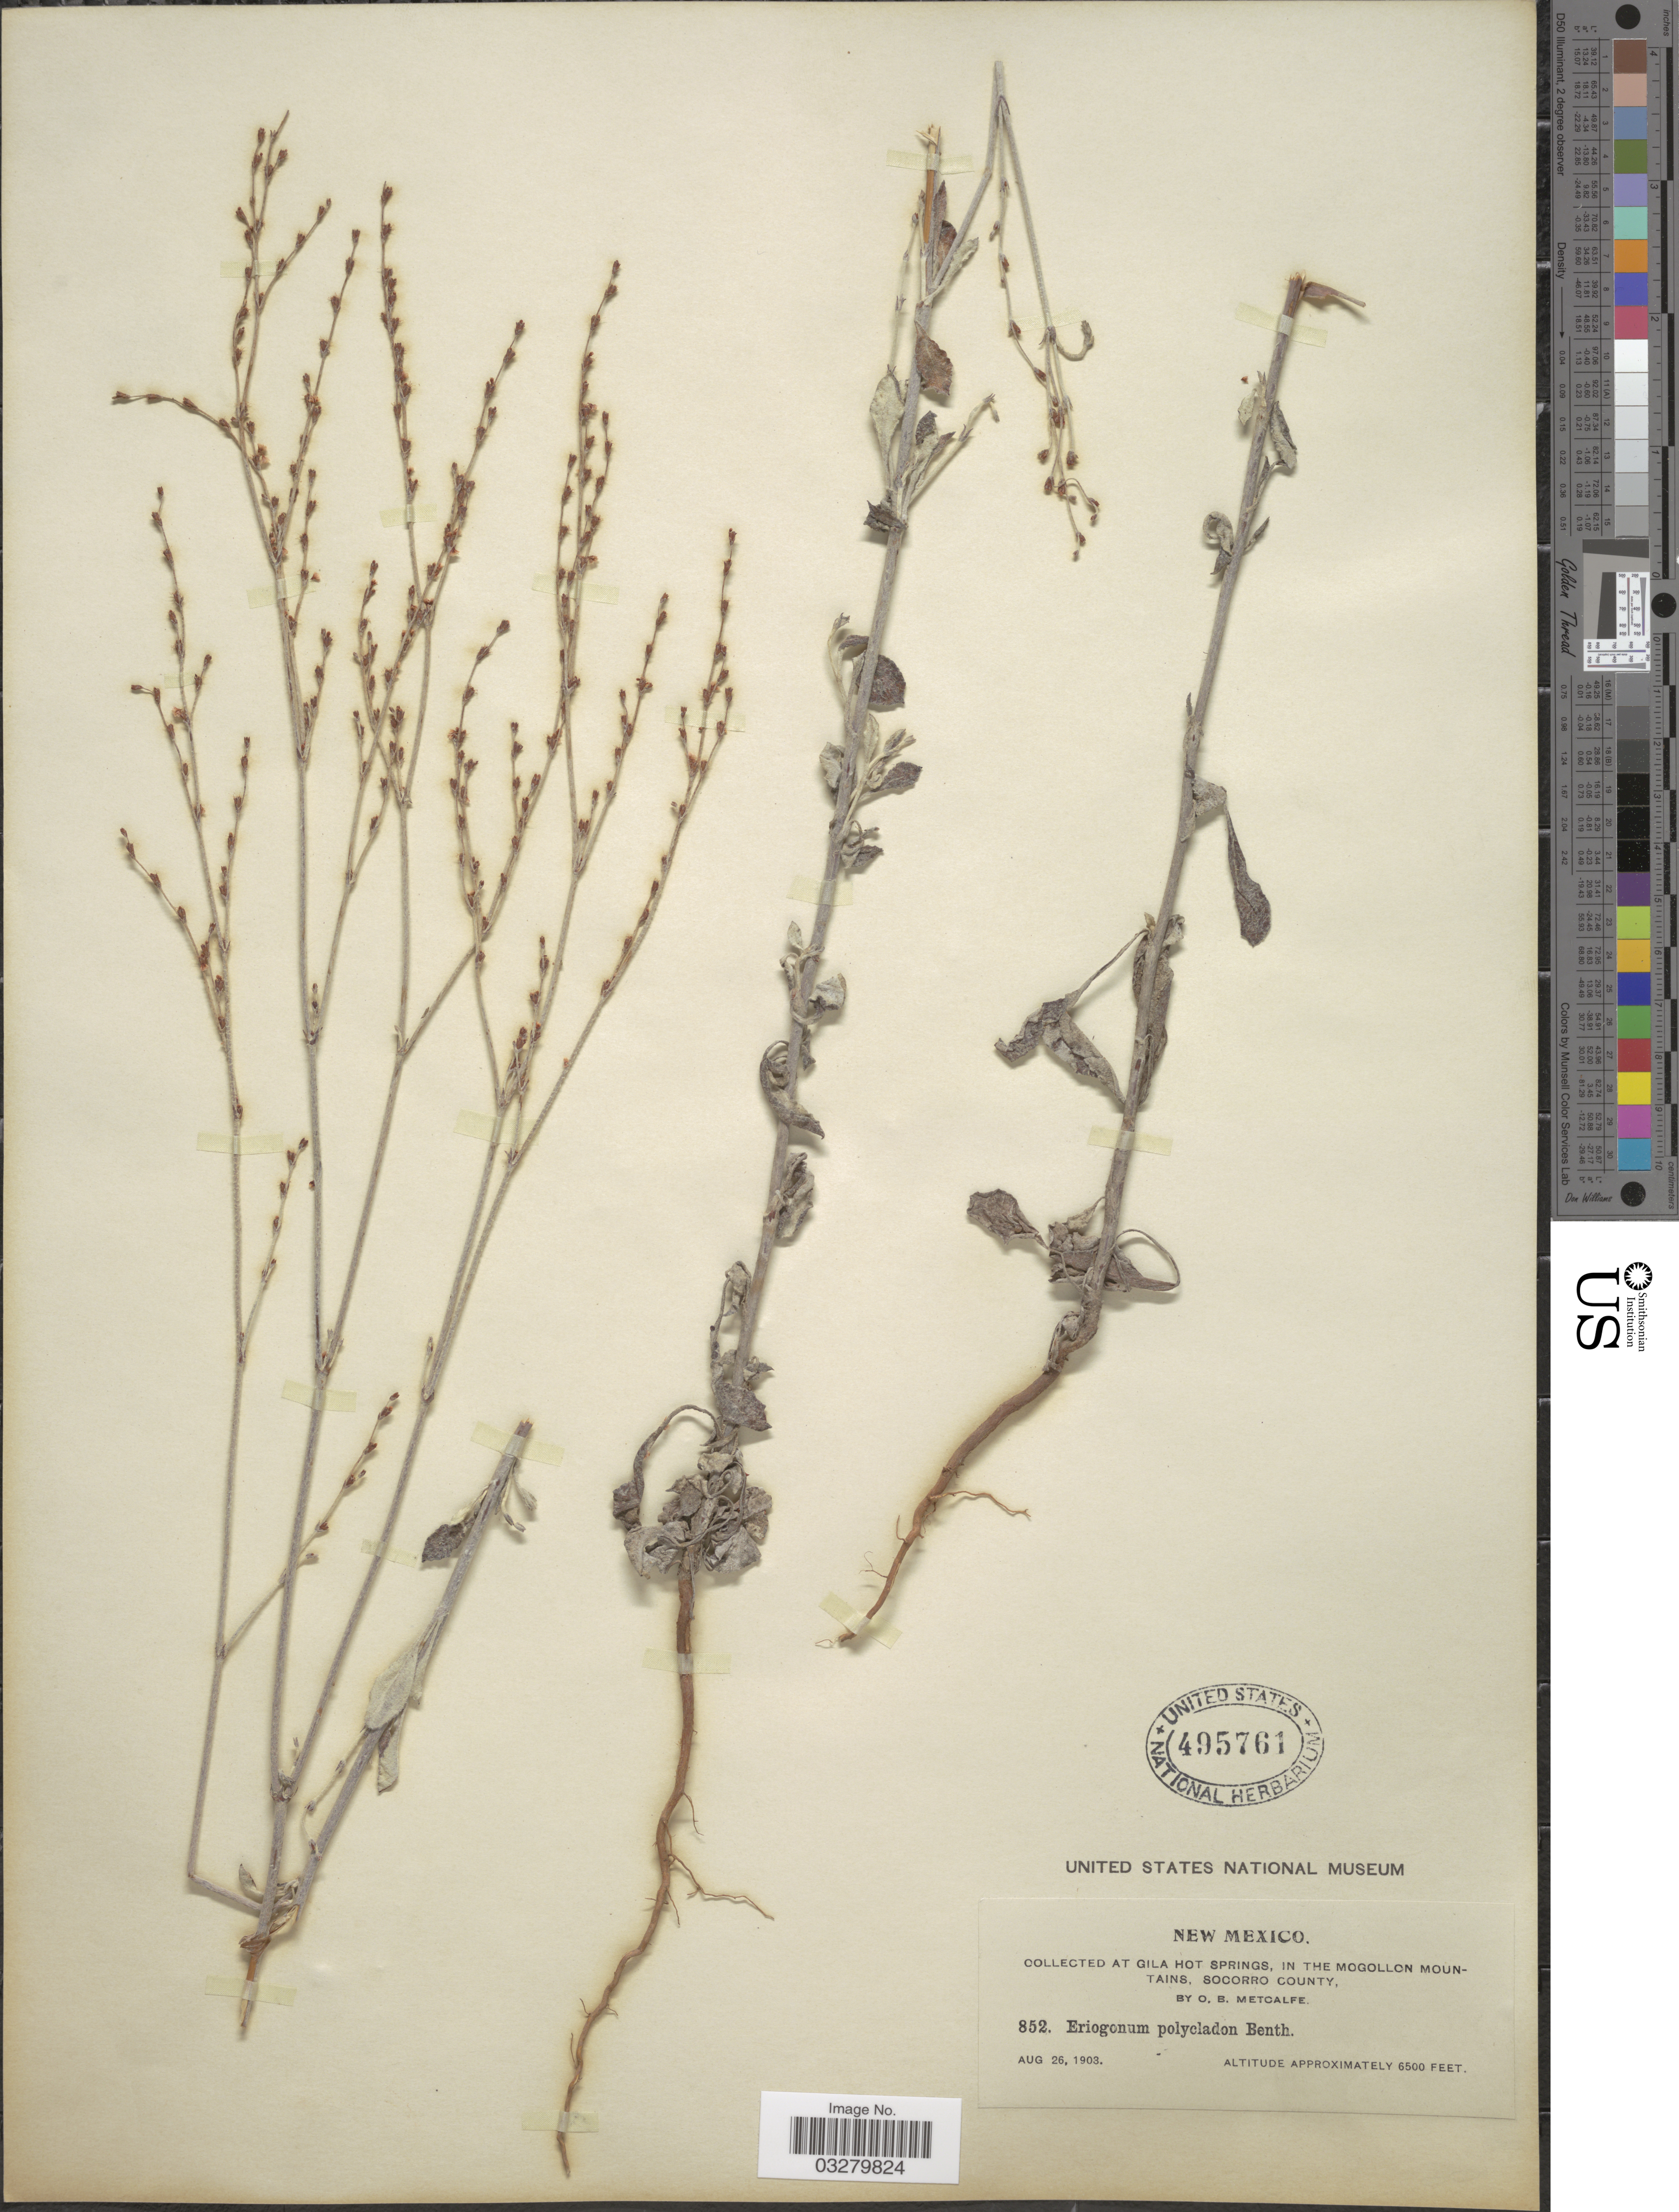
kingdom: Plantae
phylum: Tracheophyta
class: Magnoliopsida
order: Caryophyllales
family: Polygonaceae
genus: Eriogonum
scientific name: Eriogonum polycladon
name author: Benth.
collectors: O. B. Metcalfe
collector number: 852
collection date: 1903-08-26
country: United States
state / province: New Mexico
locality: At Gila Hot Springs, in the Mogollon Mountains, Socorro County.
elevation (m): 1981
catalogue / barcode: US 495761